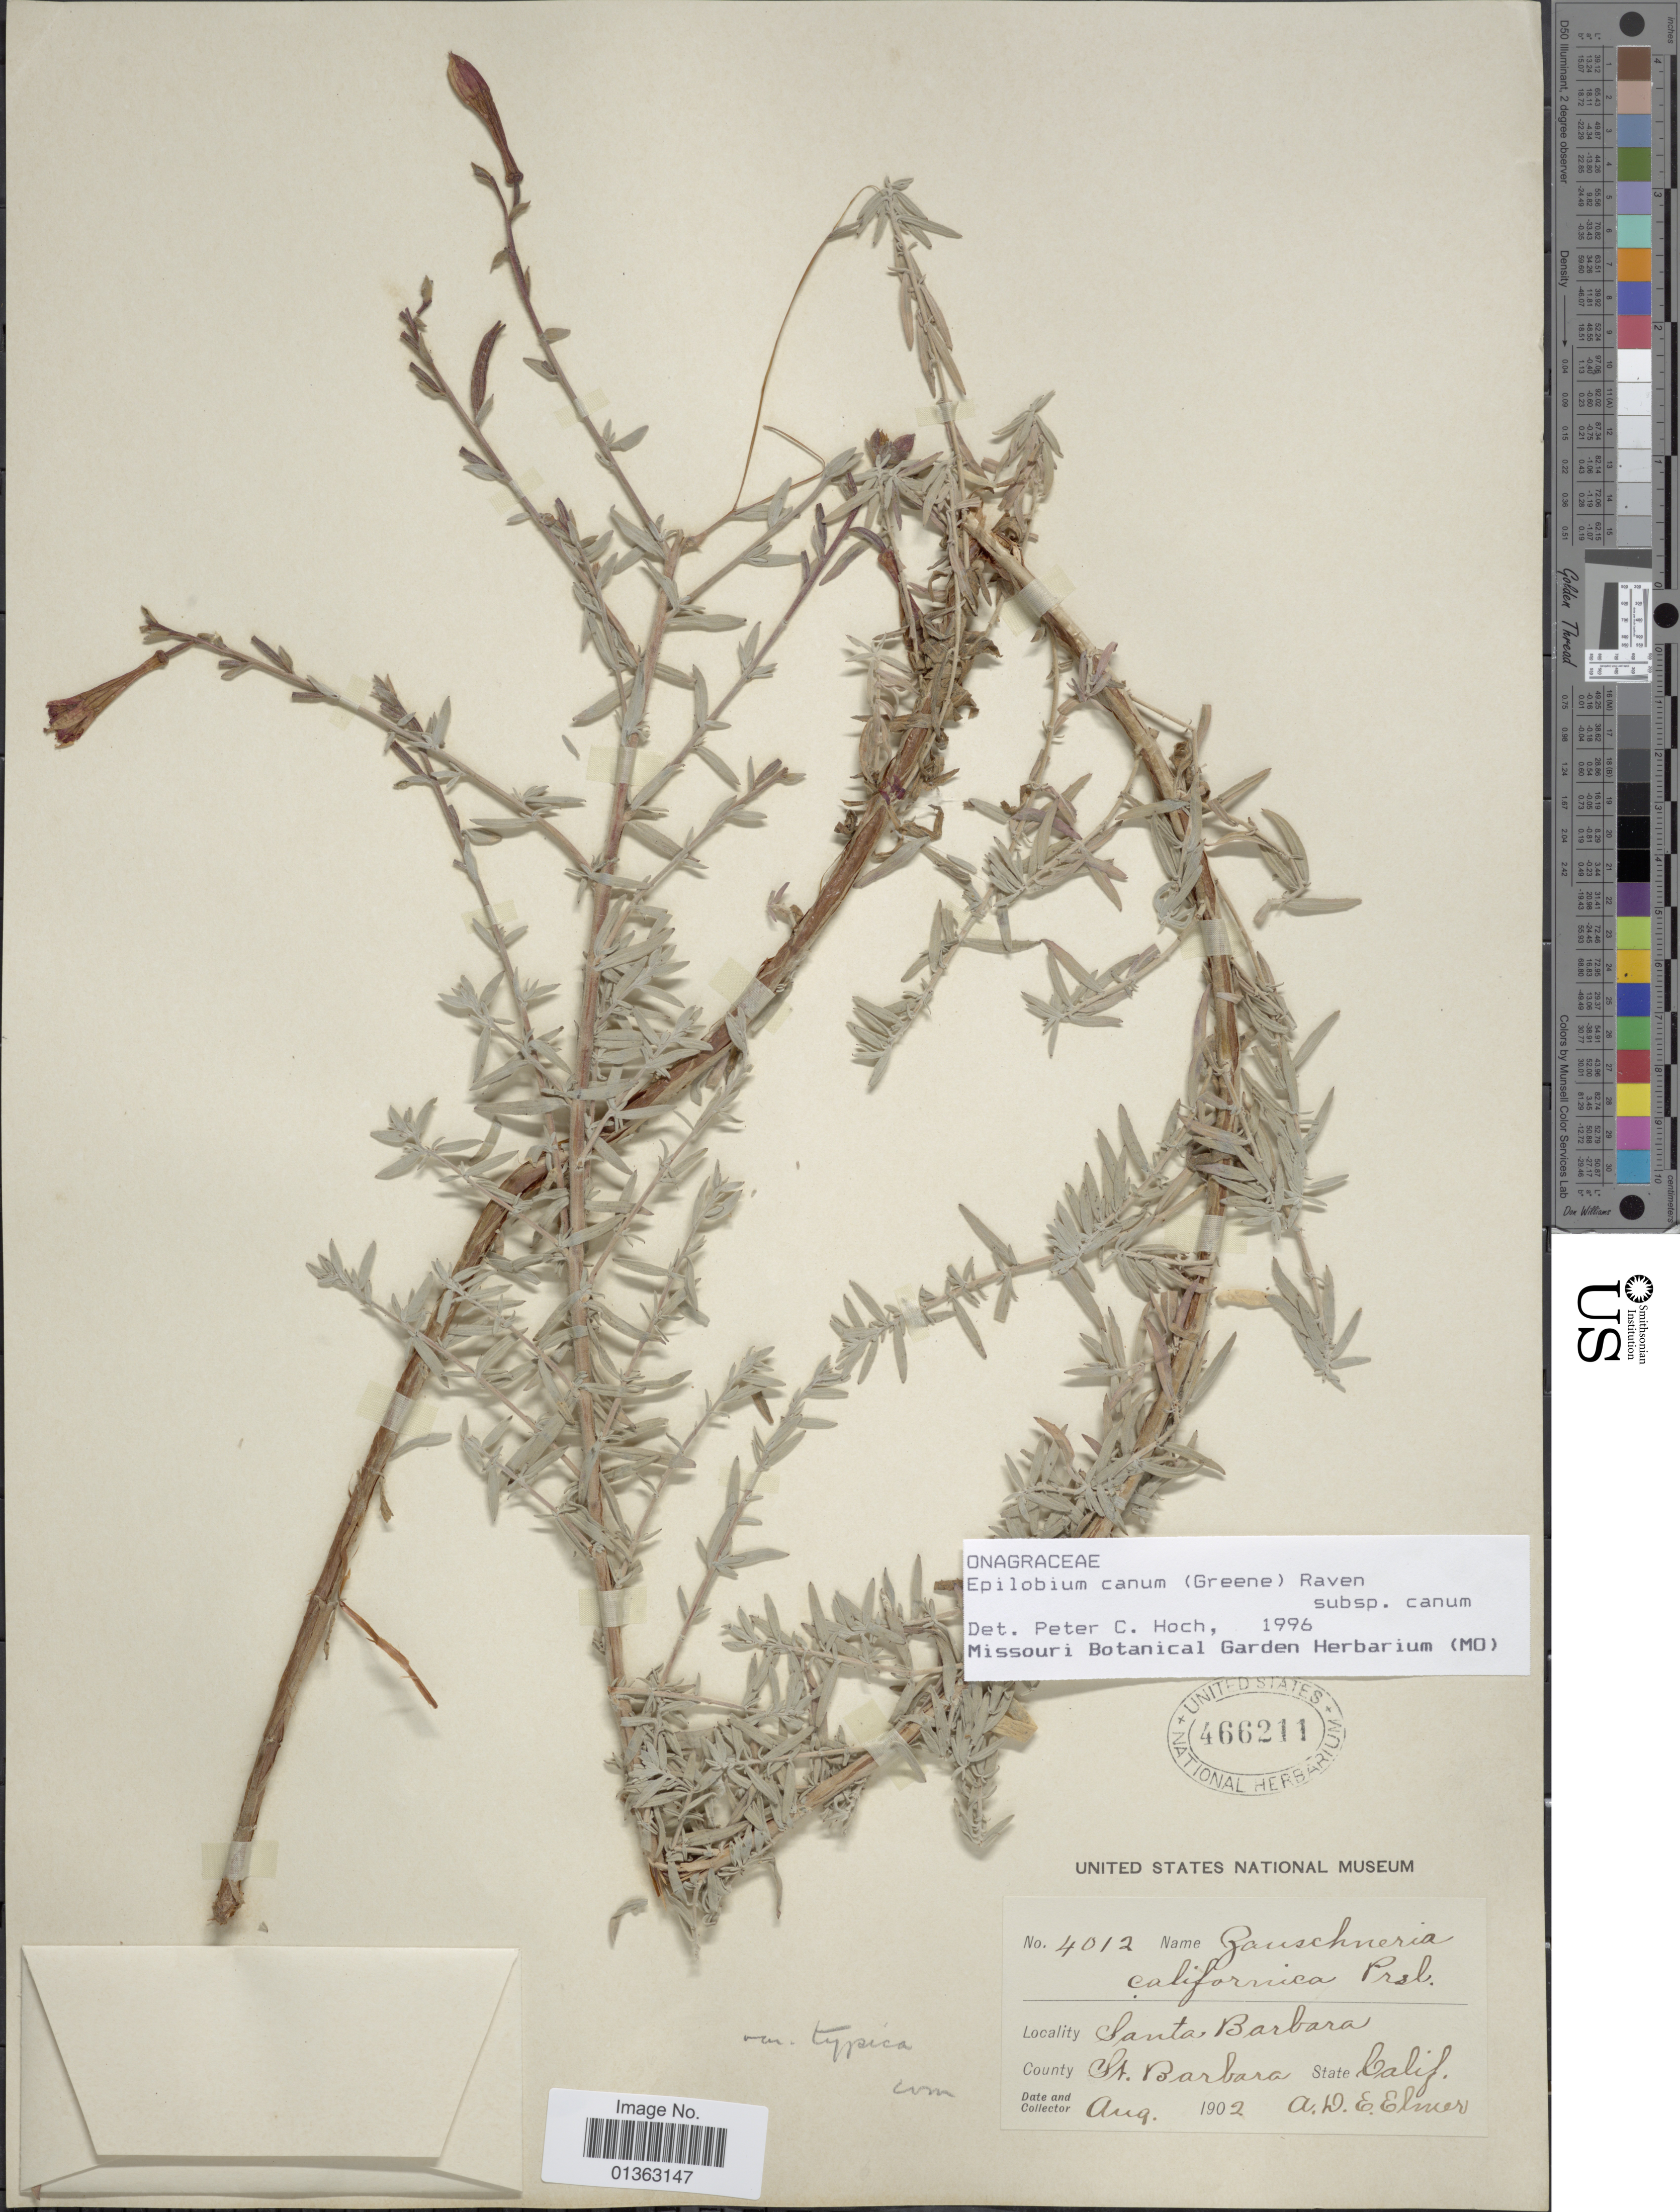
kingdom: Plantae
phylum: Tracheophyta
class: Magnoliopsida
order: Myrtales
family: Onagraceae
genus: Epilobium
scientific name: Epilobium canum subsp. canum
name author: (Greene) P.H. Raven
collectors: A. D. E. Elmer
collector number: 4012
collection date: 1902-08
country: United States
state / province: California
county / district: Santa Barbara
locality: Santa Barbara. County St. Barbara.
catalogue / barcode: US 466211